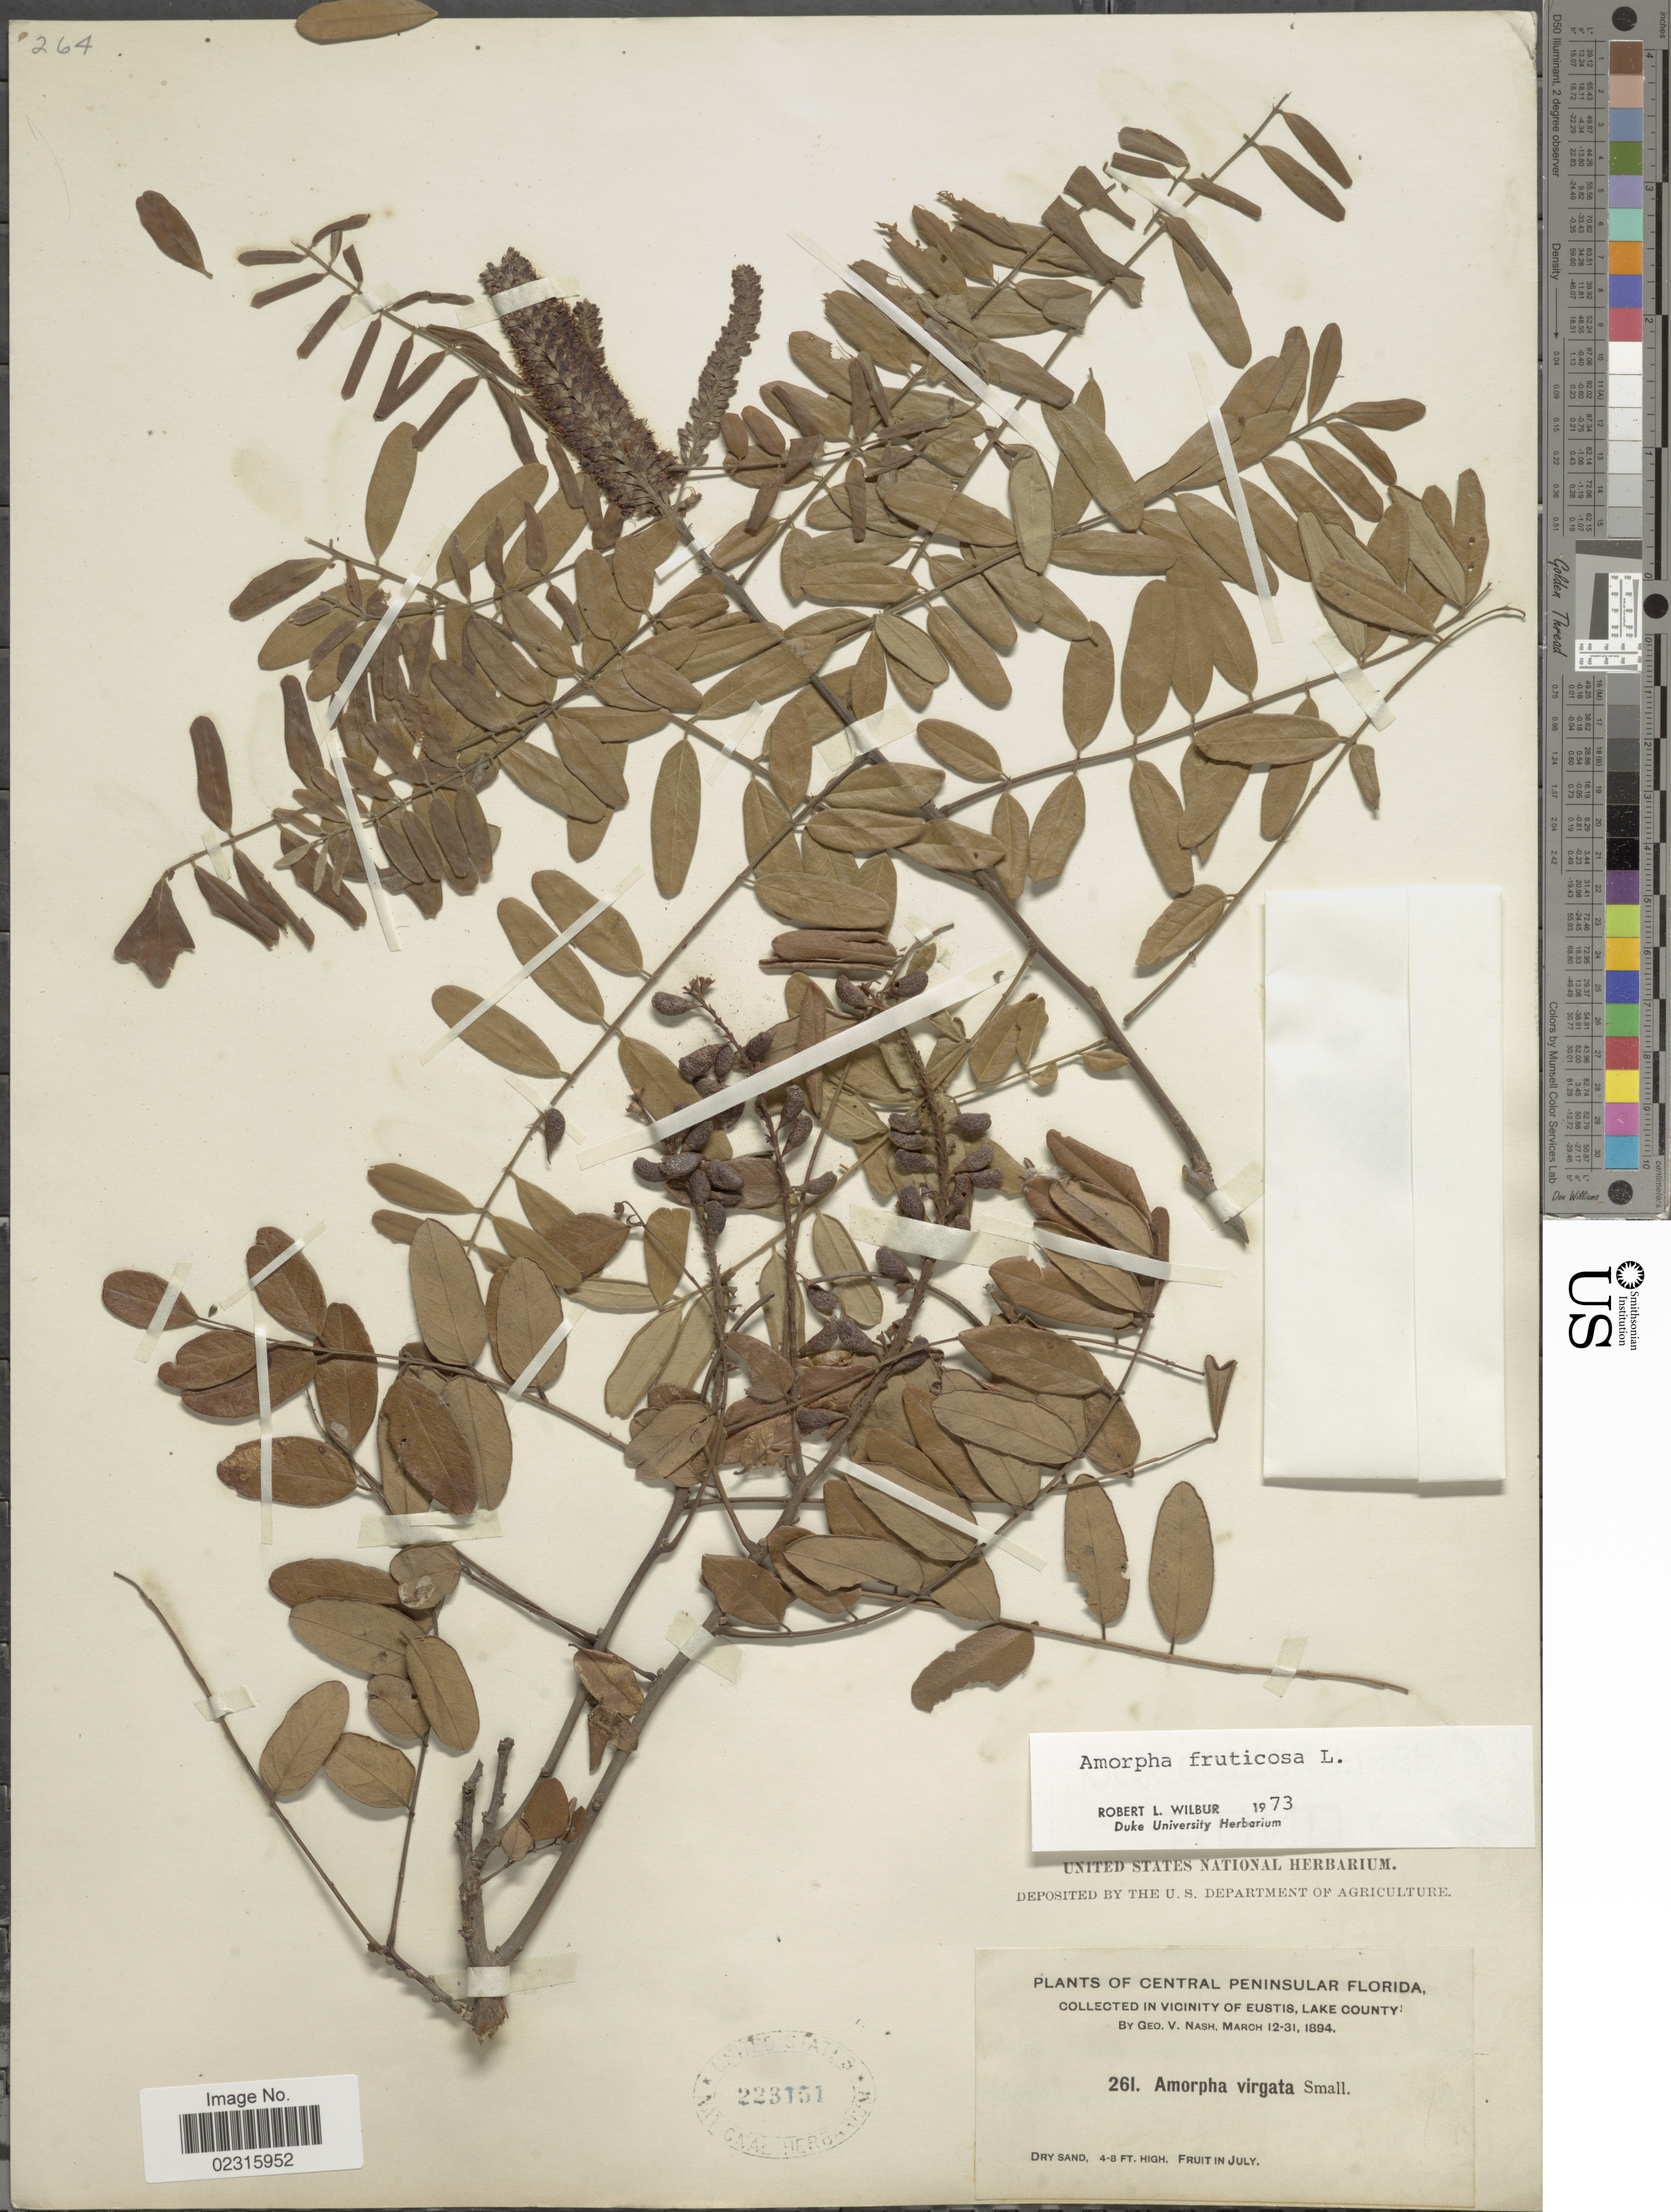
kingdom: Plantae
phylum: Tracheophyta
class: Magnoliopsida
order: Fabales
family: Fabaceae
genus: Amorpha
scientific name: Amorpha fruticosa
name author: L.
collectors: G. V. Nash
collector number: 261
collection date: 1894-03-12/1894-03-31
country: United States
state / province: Florida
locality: Central Peninsular Florida, in vicinity of Eustis, Lake County.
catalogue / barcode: US 223151